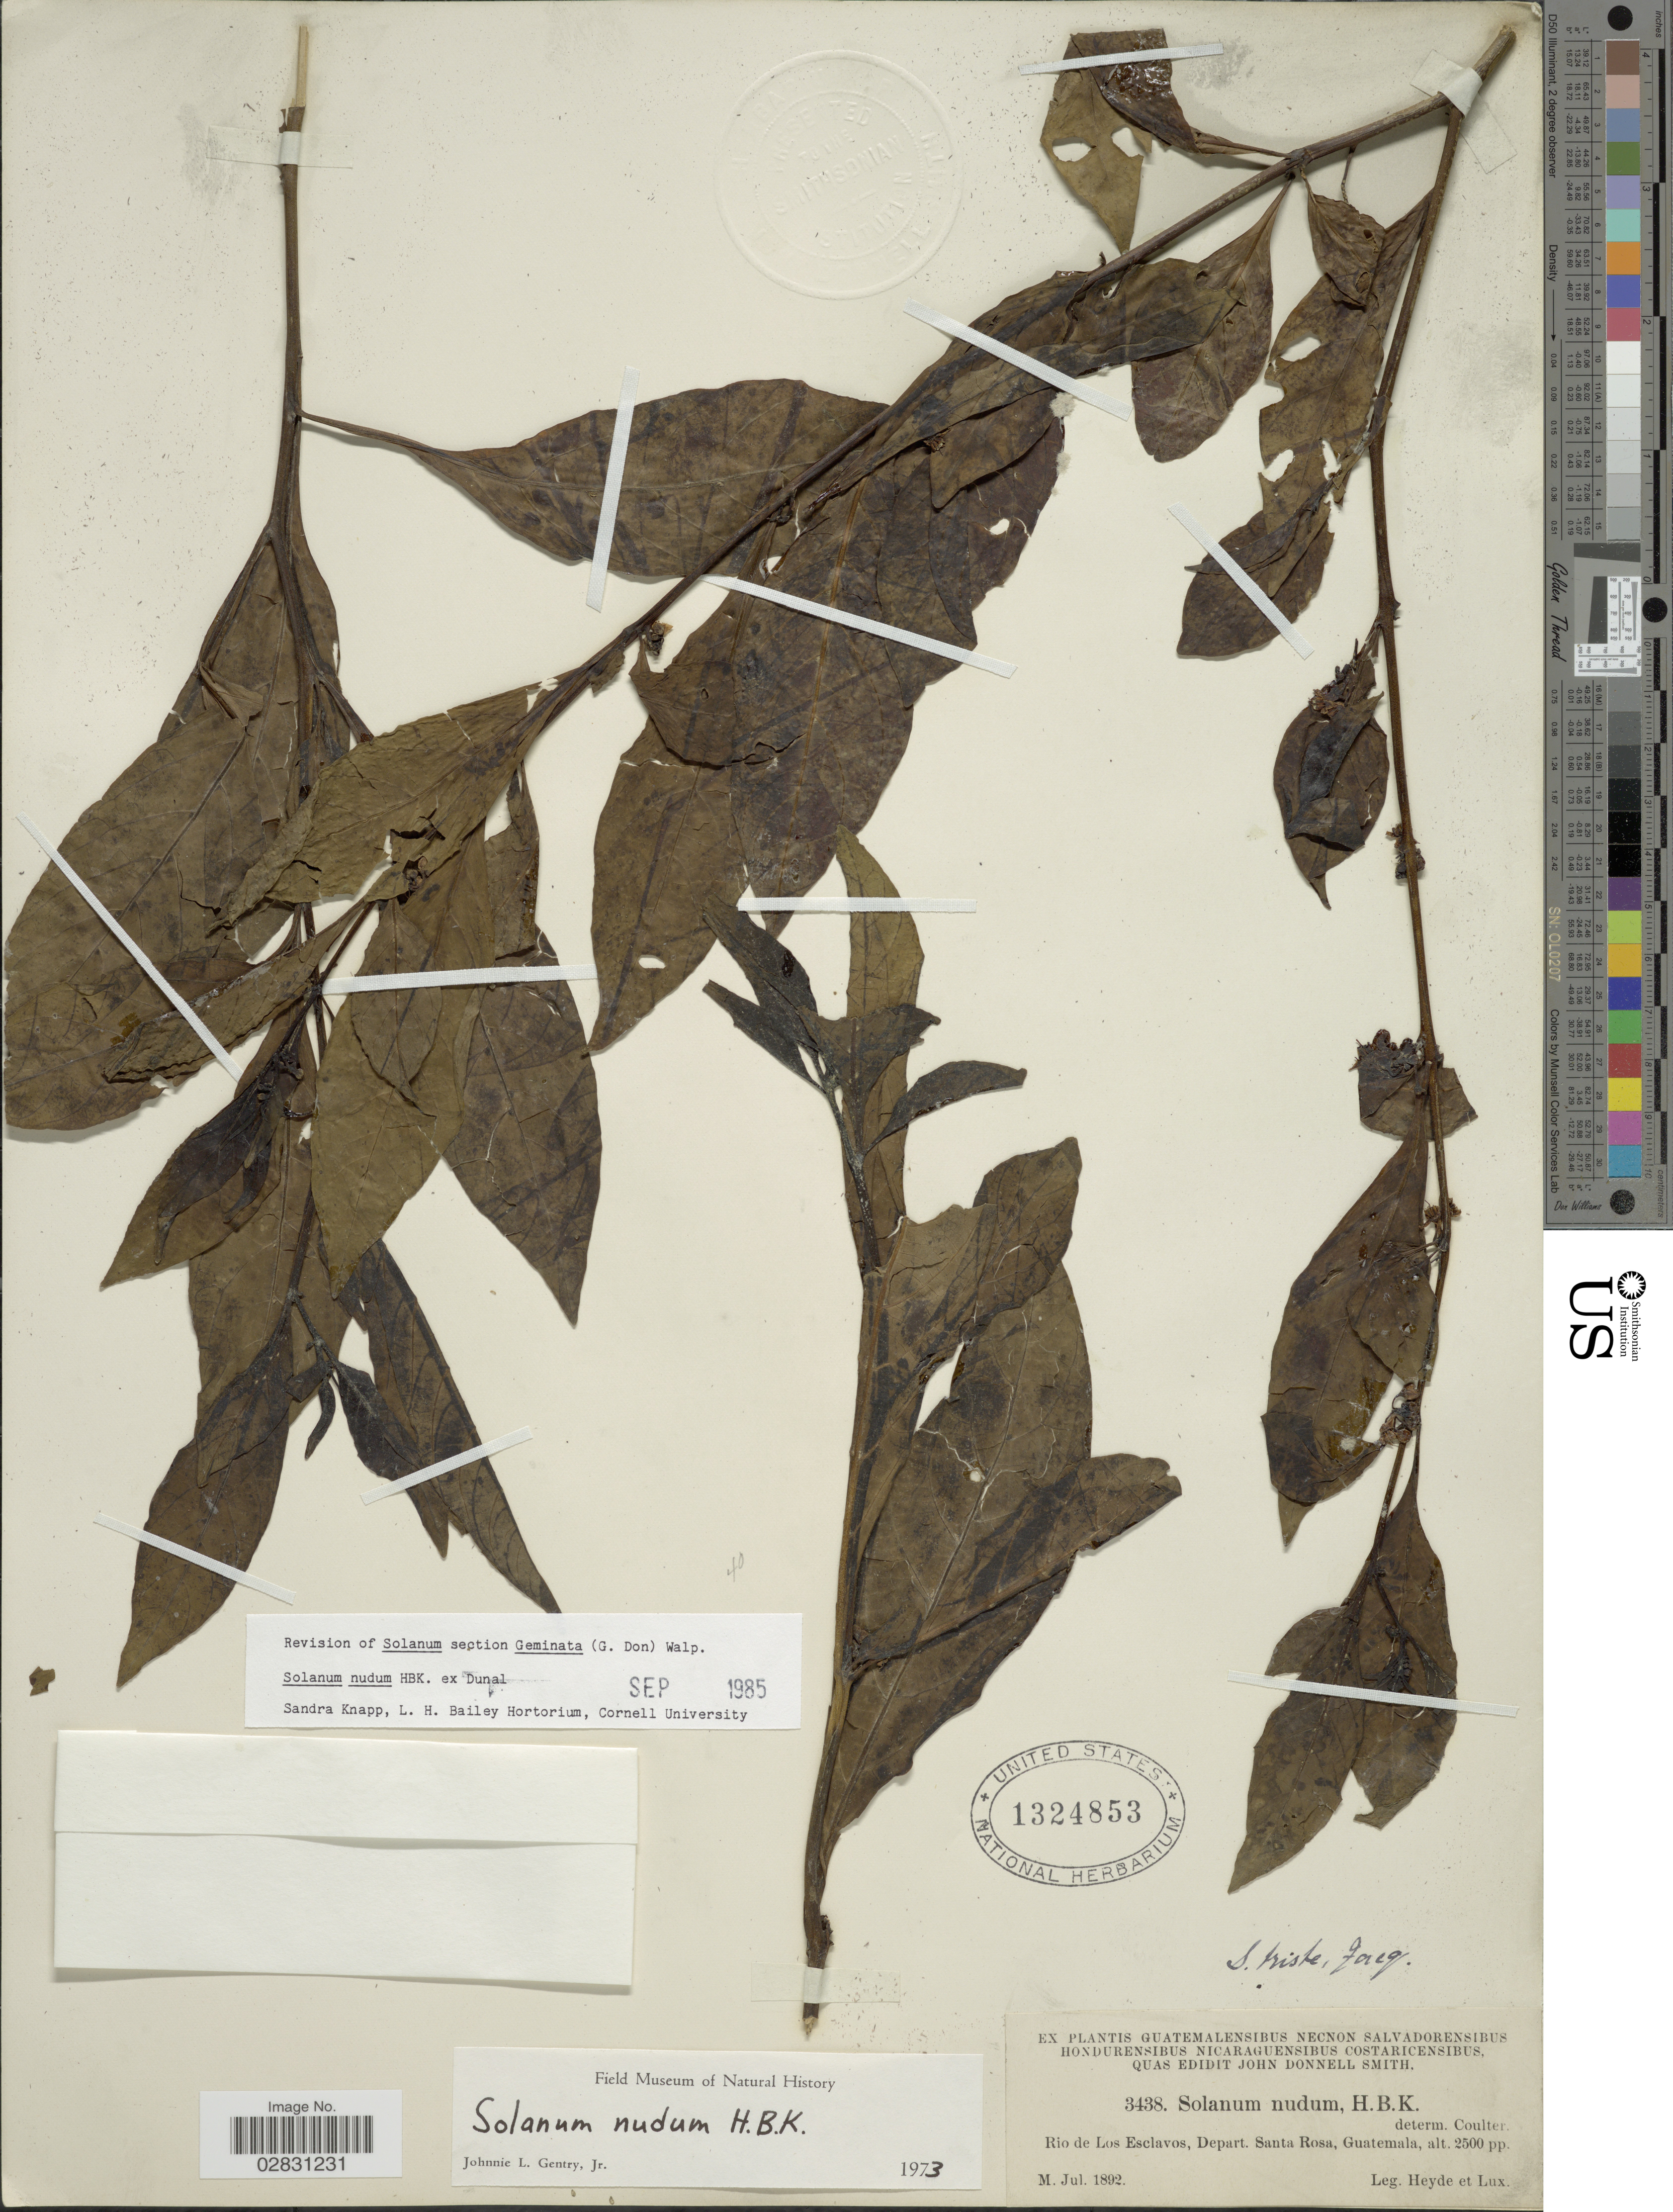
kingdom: Plantae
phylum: Tracheophyta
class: Magnoliopsida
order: Solanales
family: Solanaceae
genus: Solanum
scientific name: Solanum nudum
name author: Humb. & Bonpl. ex Dunal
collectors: Heyde & Lux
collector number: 3438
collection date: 1892-07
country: Guatemala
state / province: Santa Rosa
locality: Rio de Los Esclavos, Depart. Santa Rosa.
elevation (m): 762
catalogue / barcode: US 1324853